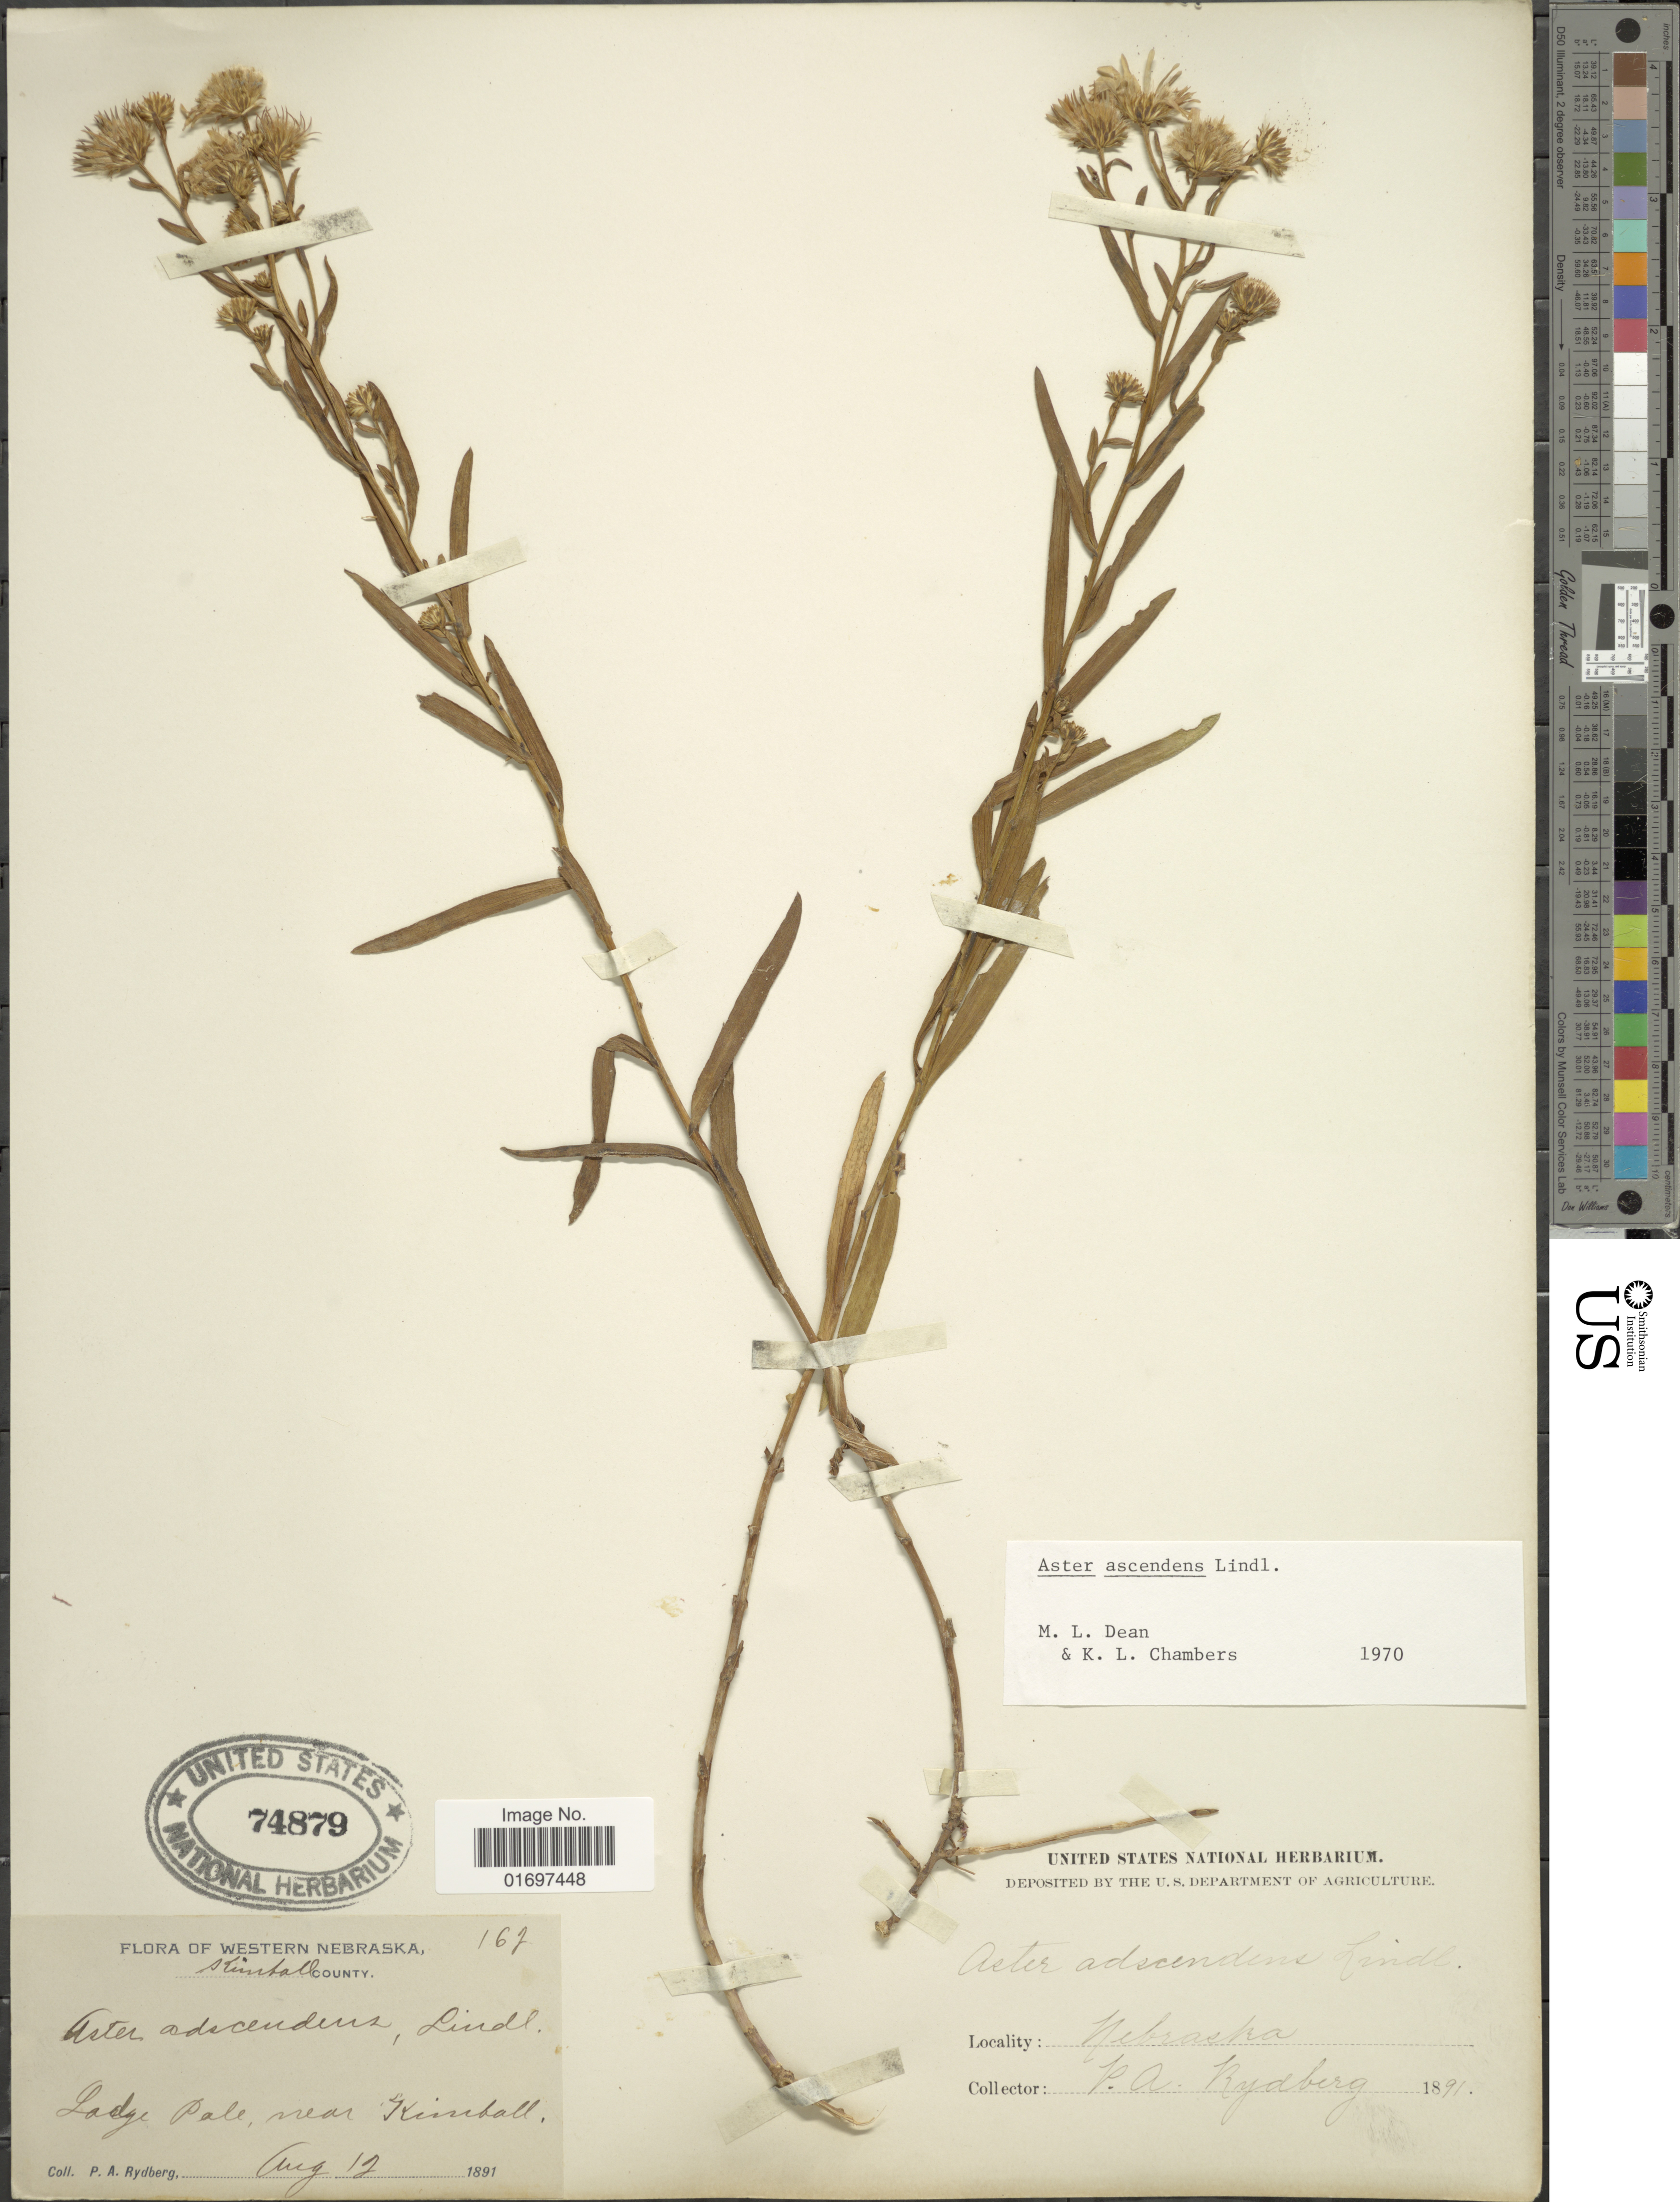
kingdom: Plantae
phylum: Tracheophyta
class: Magnoliopsida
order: Asterales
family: Asteraceae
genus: Symphyotrichum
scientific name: Symphyotrichum ascendens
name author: (Lindl.) G.L. Nesom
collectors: P. A. Rydberg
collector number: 167*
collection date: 1891-08-12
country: United States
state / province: Nebraska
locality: Western Nebraska. Kimball County. Lodge Pole, near Kimball.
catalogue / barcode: US 74879